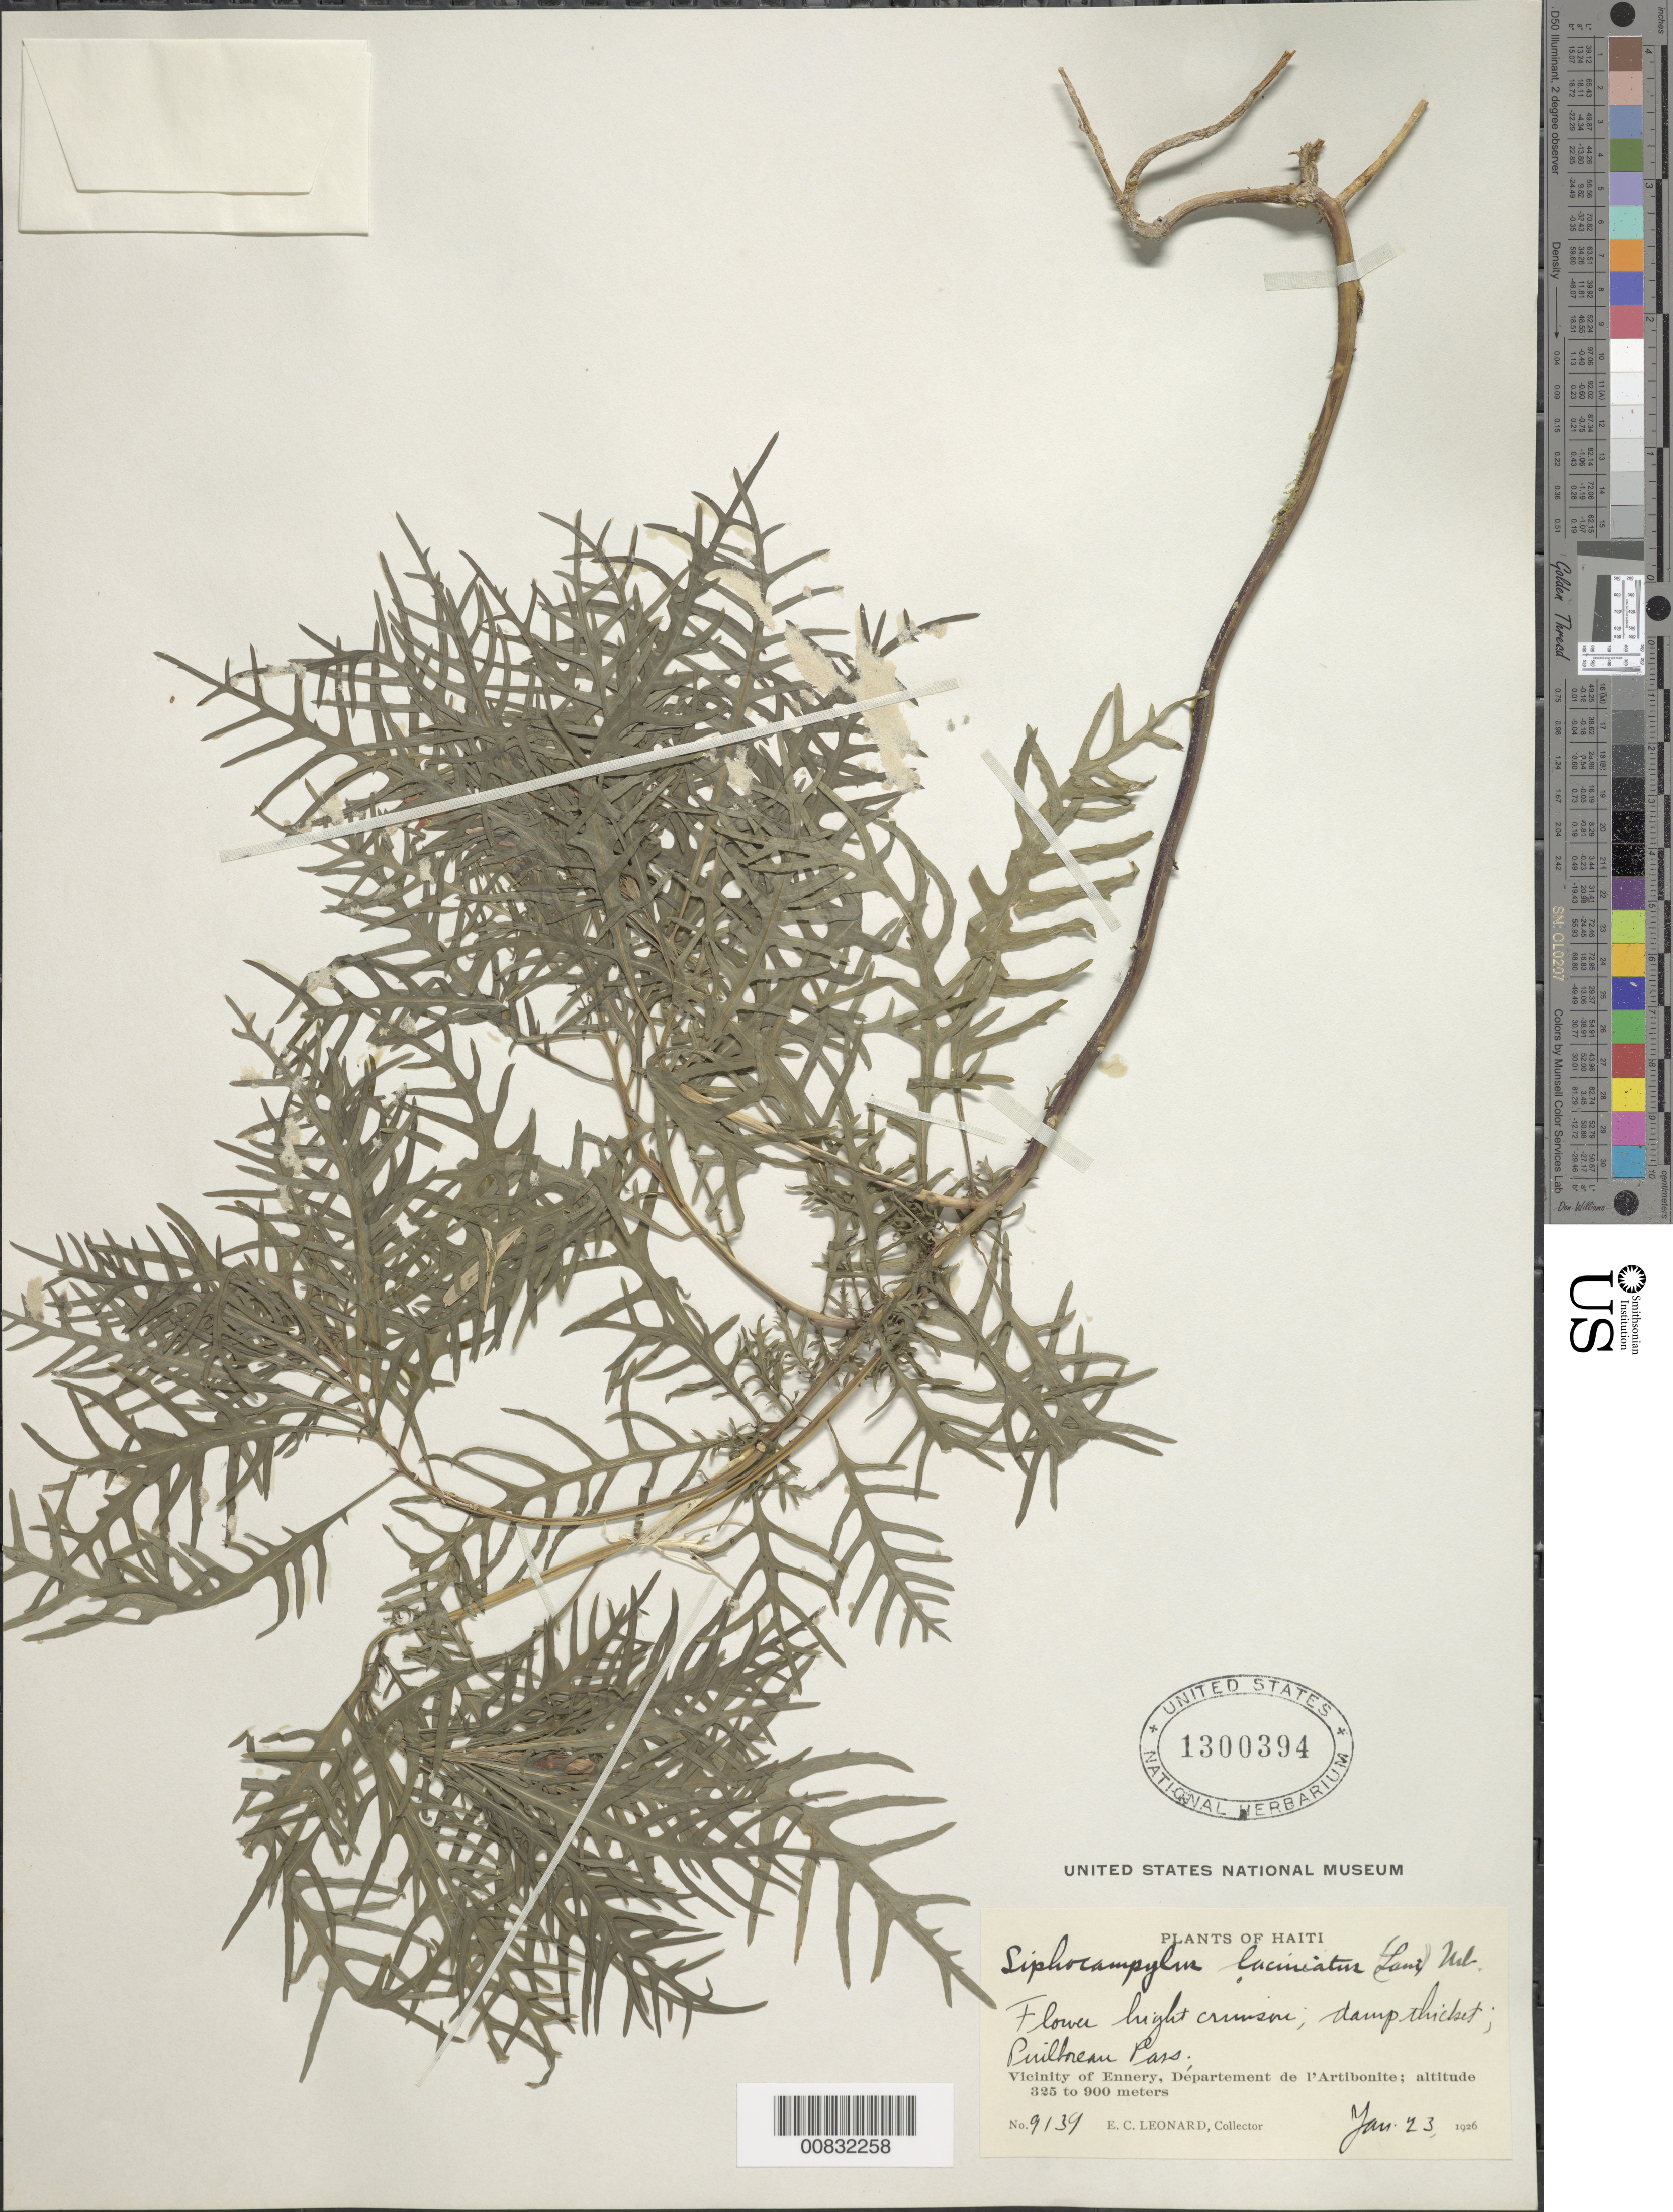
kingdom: Plantae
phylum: Tracheophyta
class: Magnoliopsida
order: Asterales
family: Campanulaceae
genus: Siphocampylus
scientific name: Siphocampylus laciniatus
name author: Urb.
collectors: E. C. Leonard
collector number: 9139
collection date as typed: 23 Jan 1926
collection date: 1926-01-23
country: Haiti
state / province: Artibonite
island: Hispaniola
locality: Vicinity of Ennery, Puilboreau Pass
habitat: Damp thicket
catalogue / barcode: US 1300394